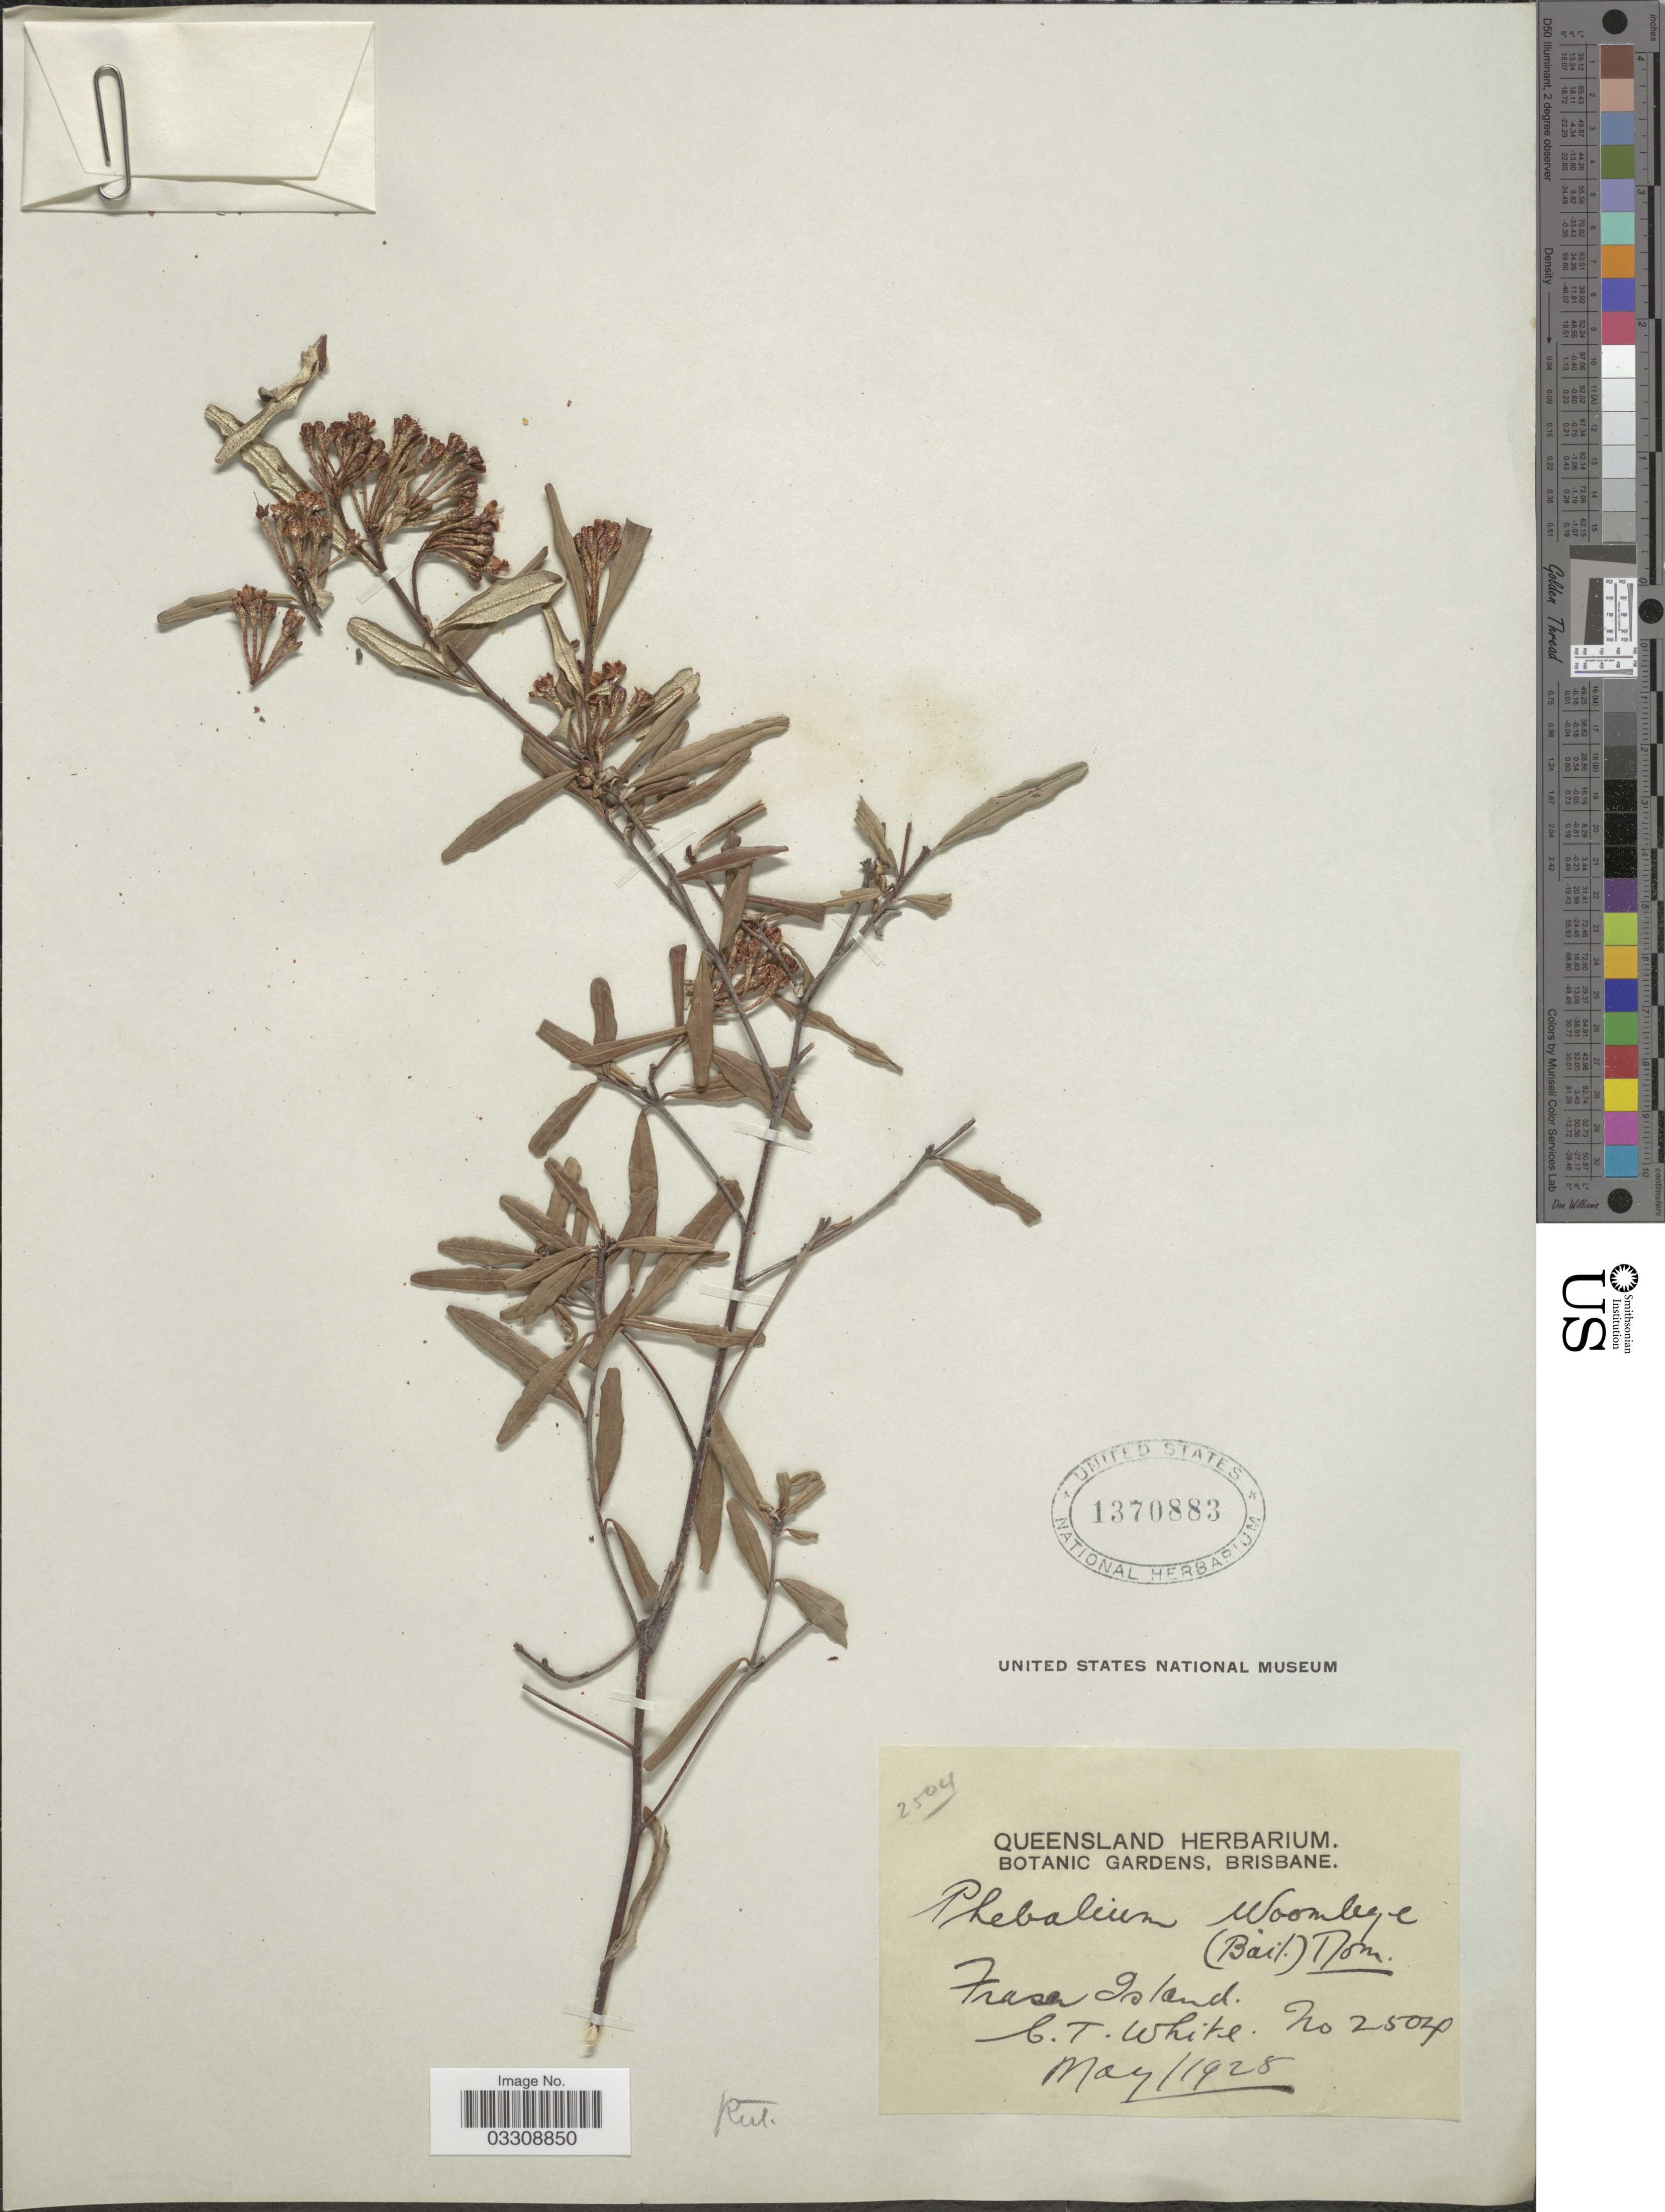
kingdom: Plantae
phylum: Tracheophyta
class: Magnoliopsida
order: Sapindales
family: Rutaceae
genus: Phebalium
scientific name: Phebalium woombye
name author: Domin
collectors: C. T. White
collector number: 2504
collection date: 1925-05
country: Australia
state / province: Queensland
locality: Fraser Island.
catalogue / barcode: US 1370883